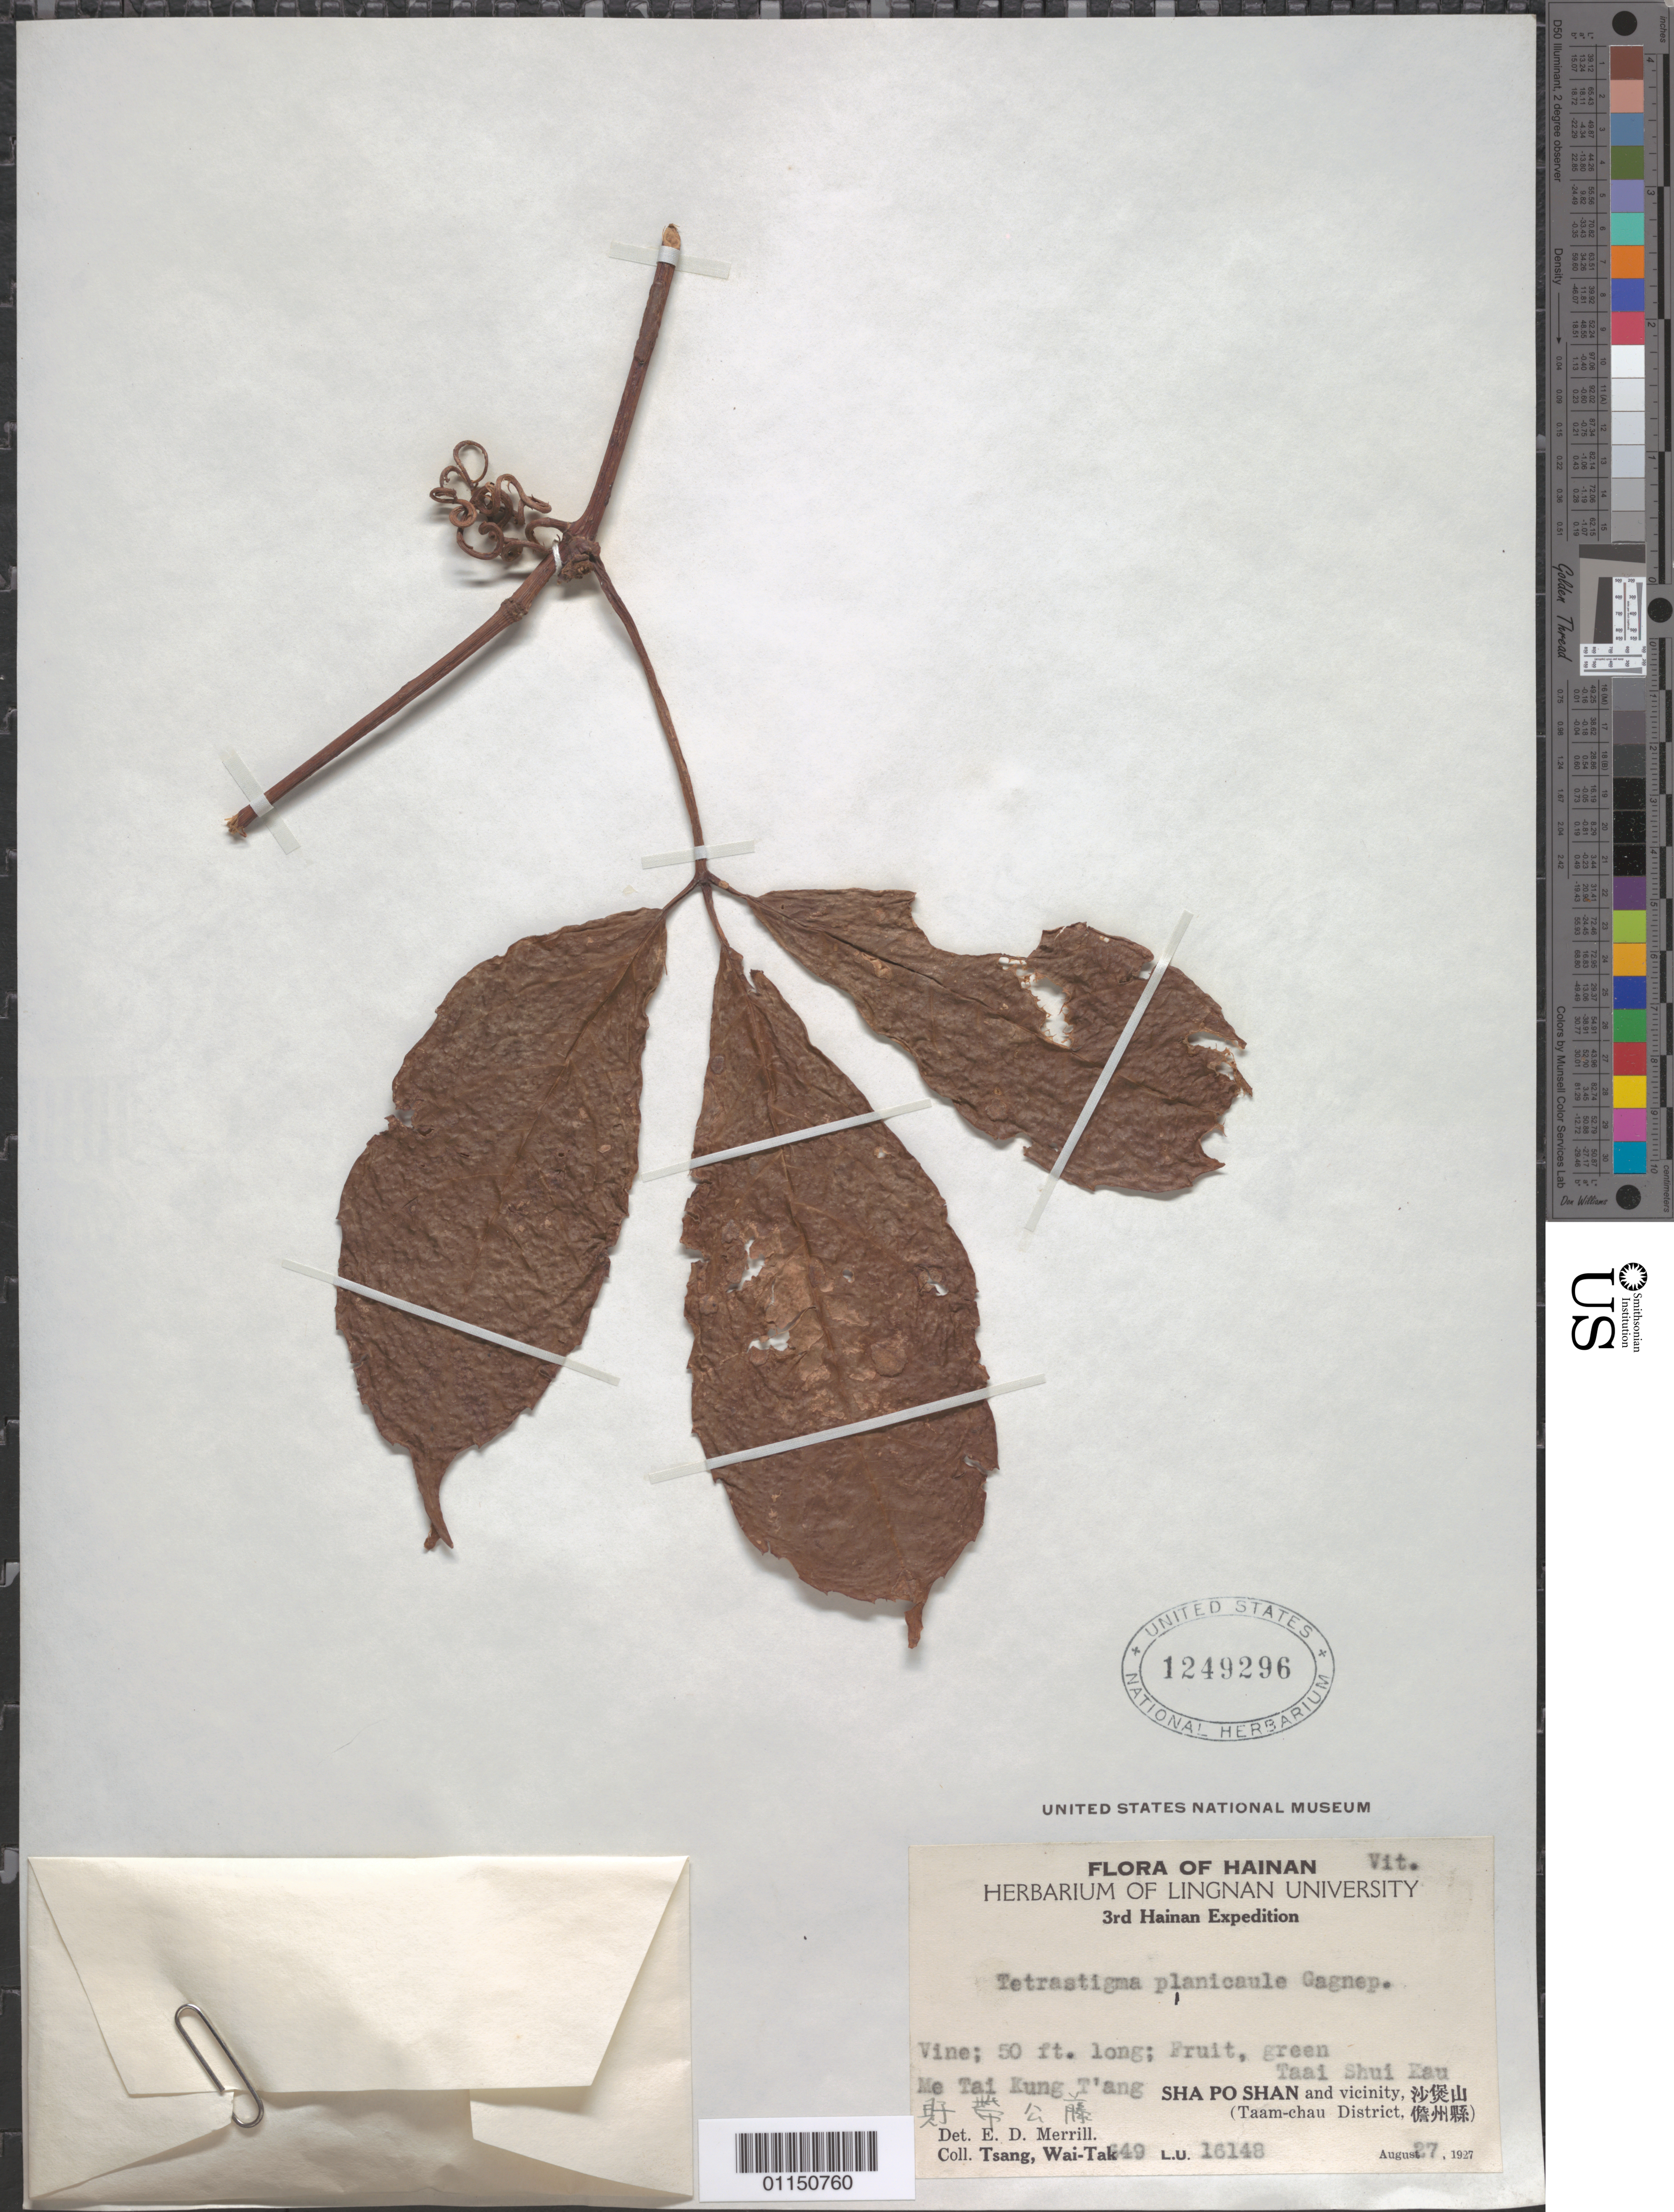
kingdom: Plantae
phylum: Tracheophyta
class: Magnoliopsida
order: Vitales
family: Vitaceae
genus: Tetrastigma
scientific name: Tetrastigma planicaule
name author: (W. Hook.) Gagnep.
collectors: W. T. Tsang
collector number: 649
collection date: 1927-08-27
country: China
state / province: Hainan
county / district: Taam Chau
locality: Sha Po Shan and vicinity.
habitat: Vine.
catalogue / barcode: US 1249296